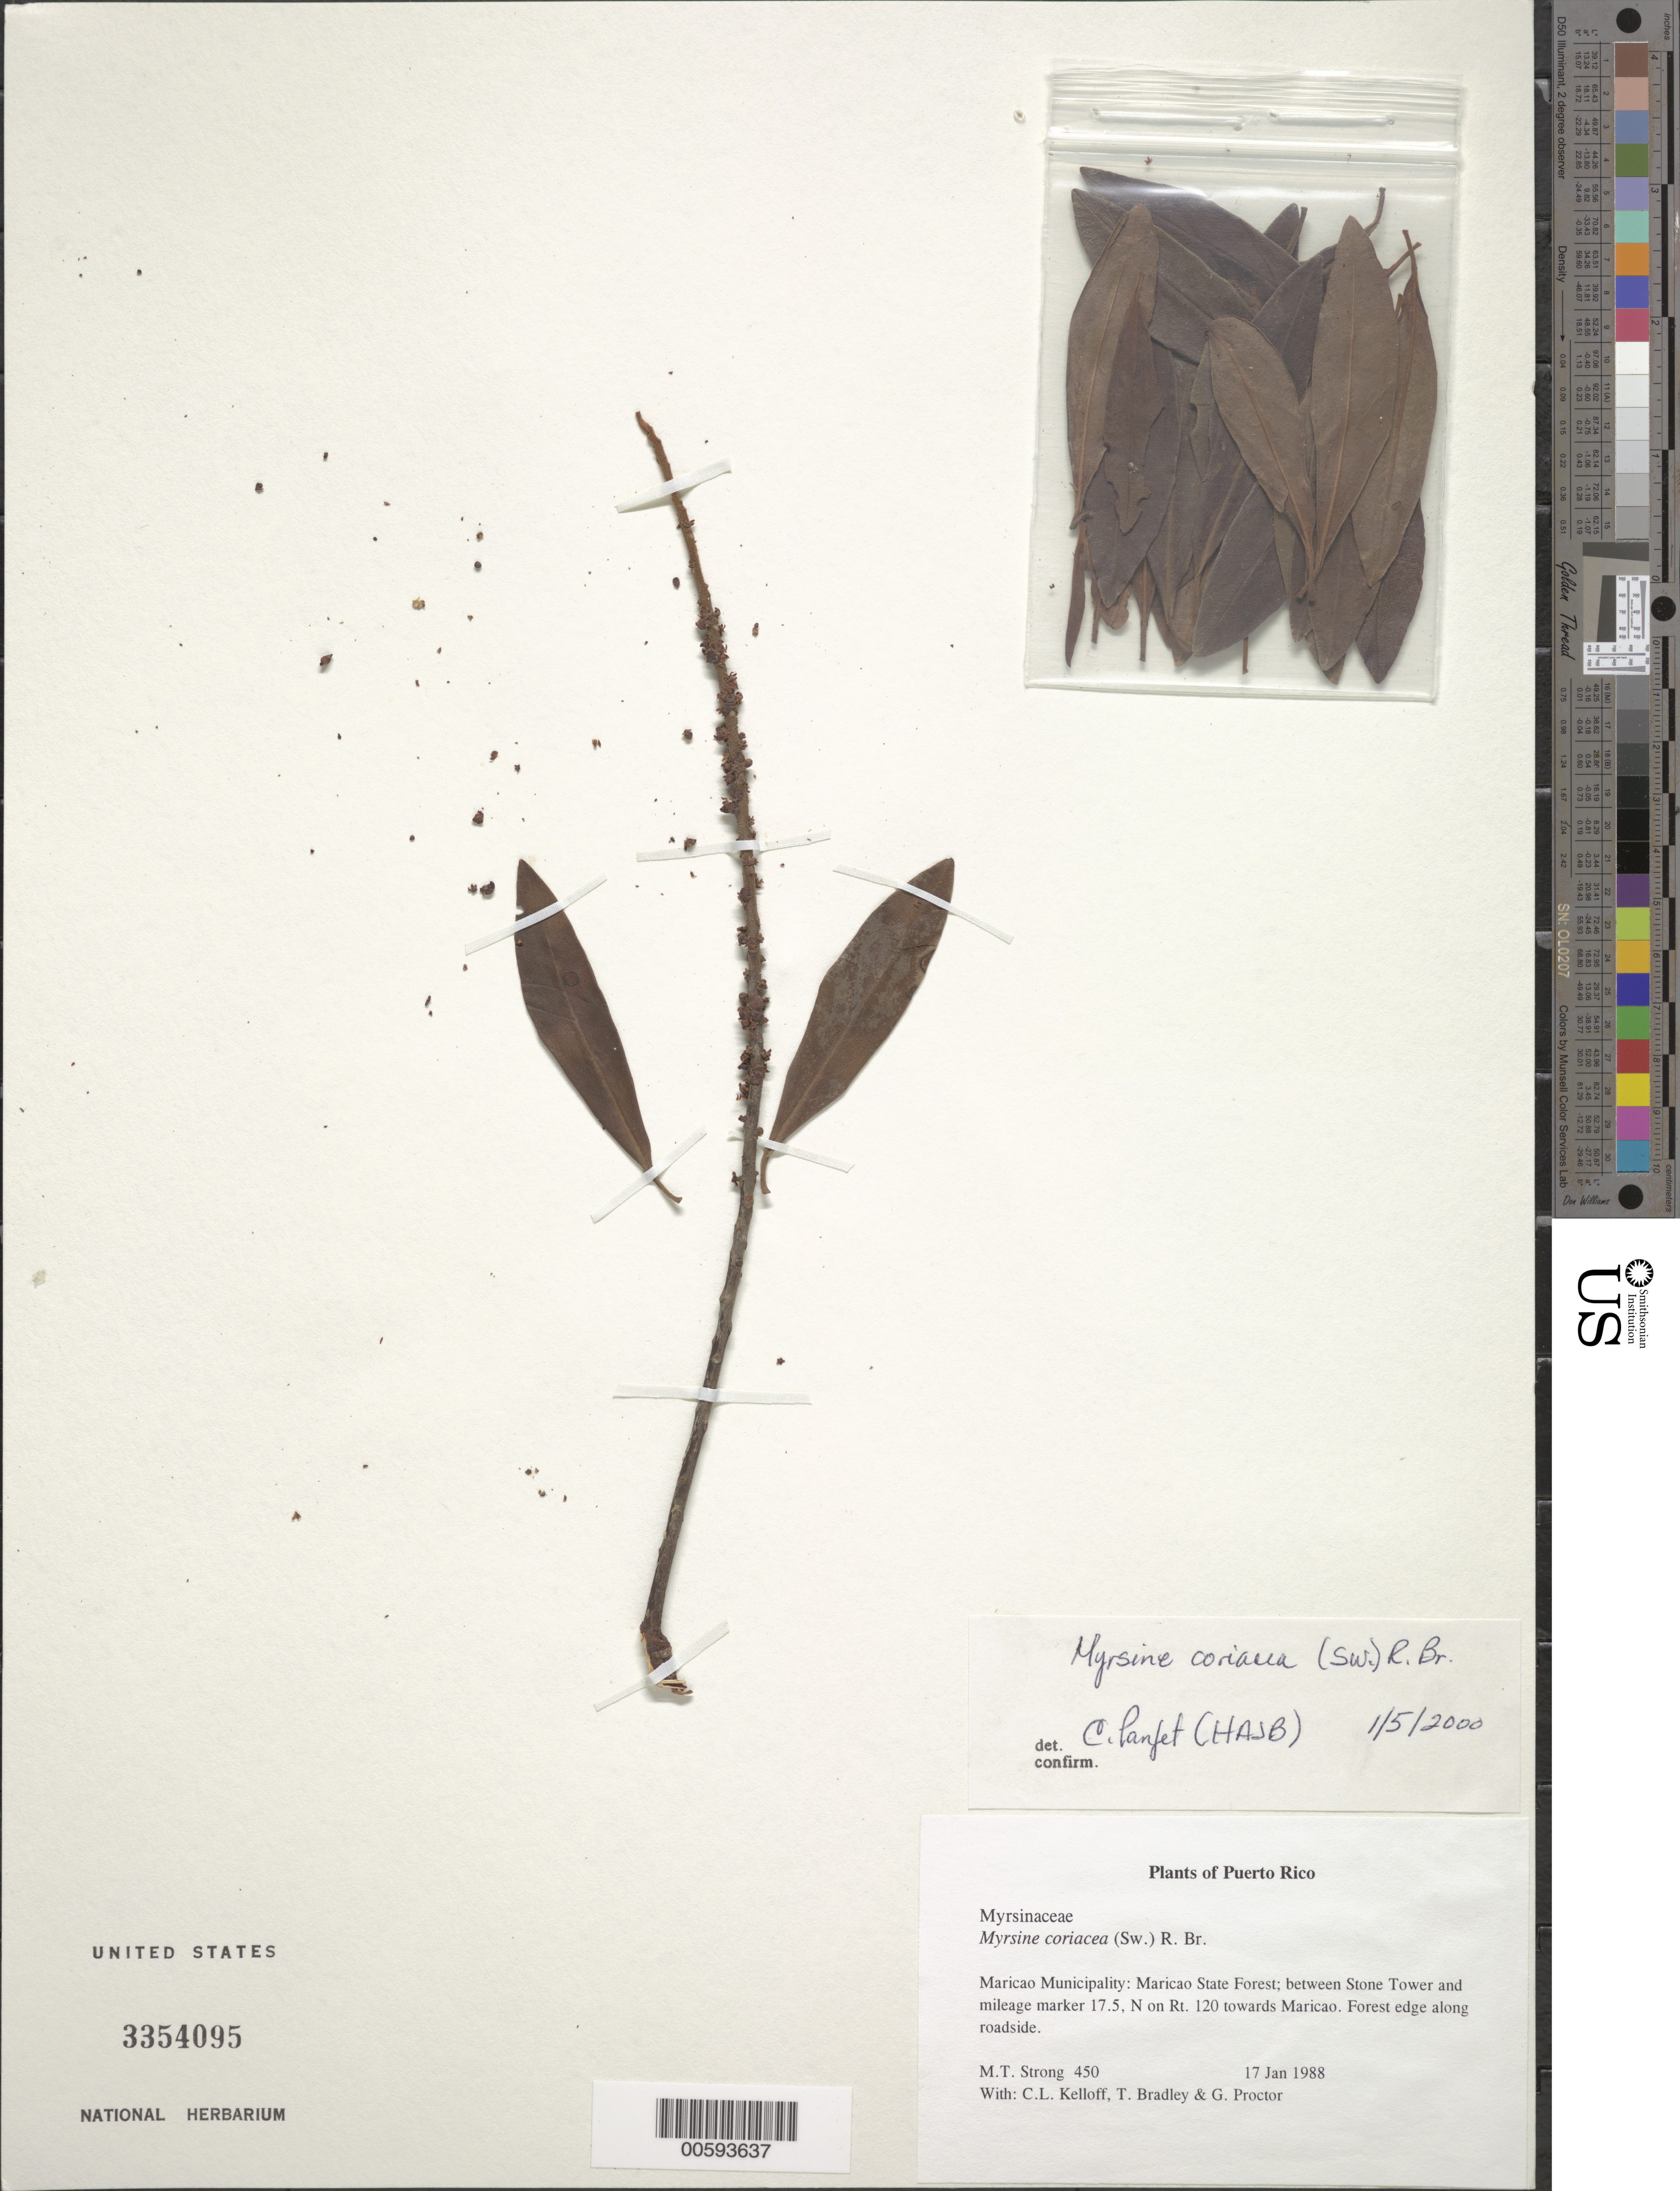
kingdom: Plantae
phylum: Tracheophyta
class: Magnoliopsida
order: Ericales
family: Primulaceae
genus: Myrsine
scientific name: Myrsine coriacea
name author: (Sw.) R. Br. ex Roem. & Schult.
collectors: M. T. Strong, C. L. Kelloff, T. Bradley & G. Proctor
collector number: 450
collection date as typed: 17 Jan 1988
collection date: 1988-01-17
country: Puerto Rico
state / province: Maricao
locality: Maricao Municipality: Maricao State Forest; between Stone Tower and mileage marker 17.5, N on Rt. 120 towards Maricao.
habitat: Forest edge along roadside.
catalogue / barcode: US 3354095